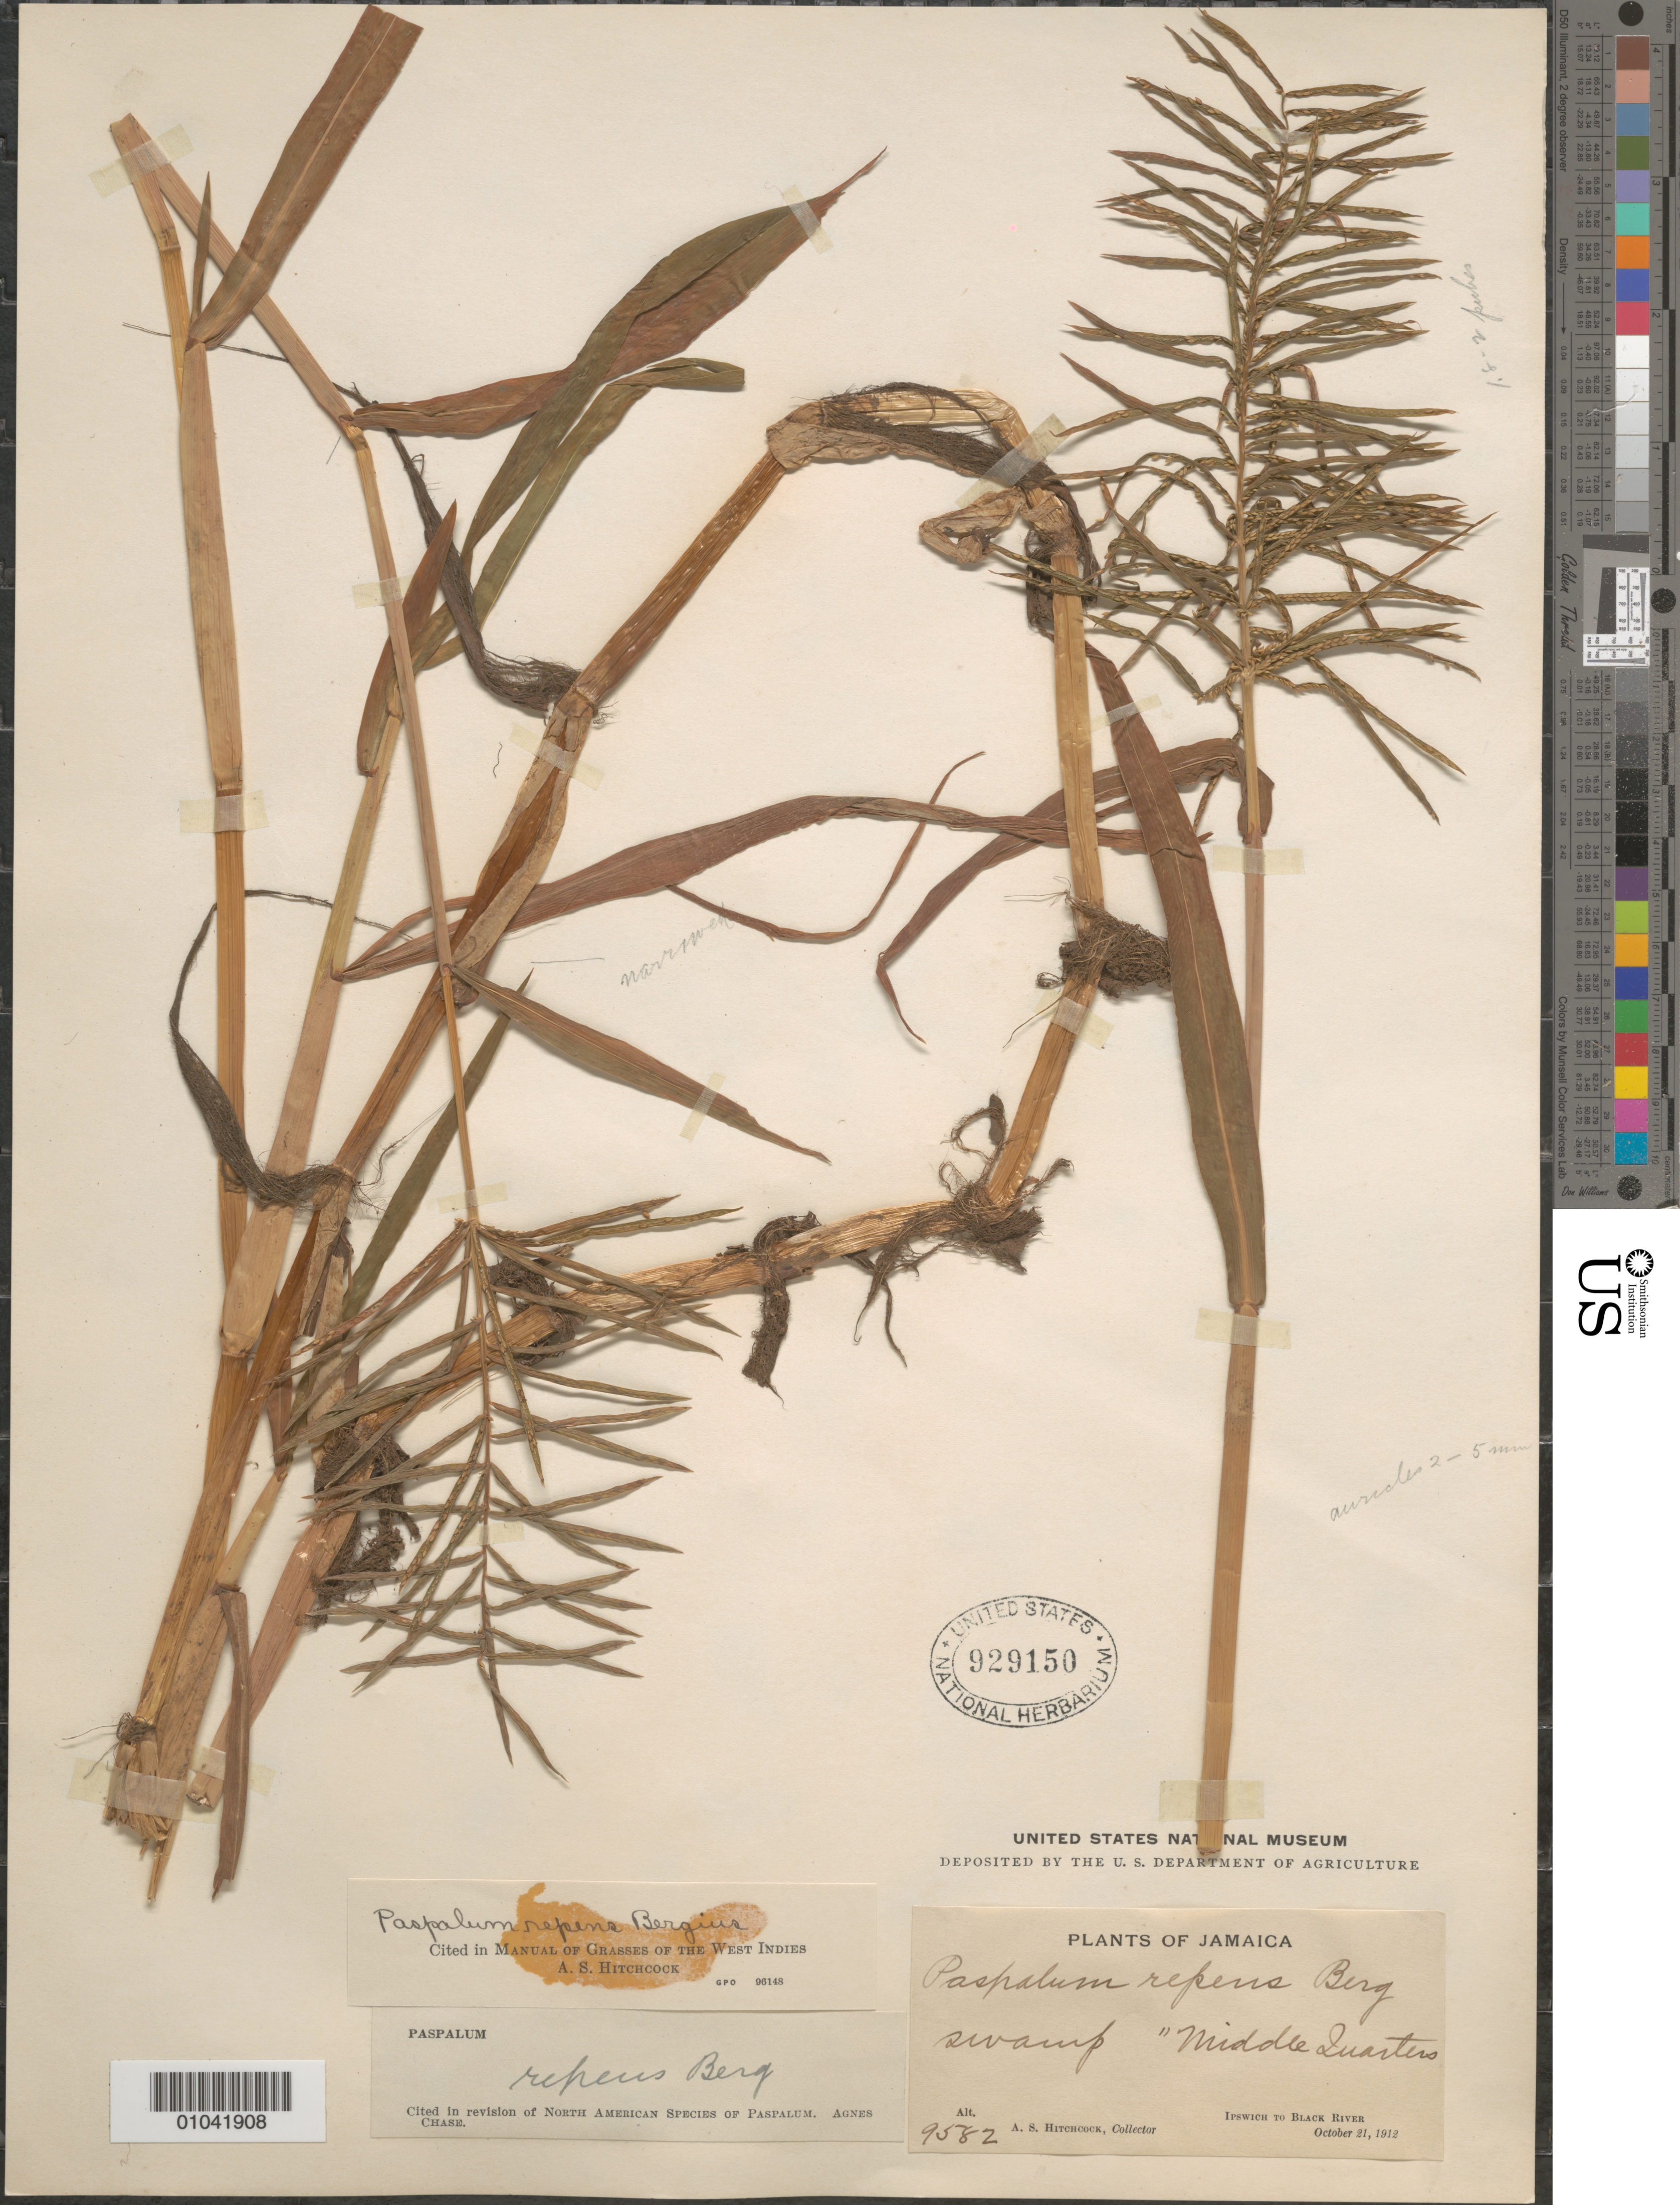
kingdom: Plantae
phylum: Tracheophyta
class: Liliopsida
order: Poales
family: Poaceae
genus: Paspalum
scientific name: Paspalum repens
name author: P.J. Bergius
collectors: A. S. Hitchcock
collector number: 9582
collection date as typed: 21 Oct 1912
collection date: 1912-10-21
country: Jamaica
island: Jamaica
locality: Ipswich to Black River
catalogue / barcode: US 929150